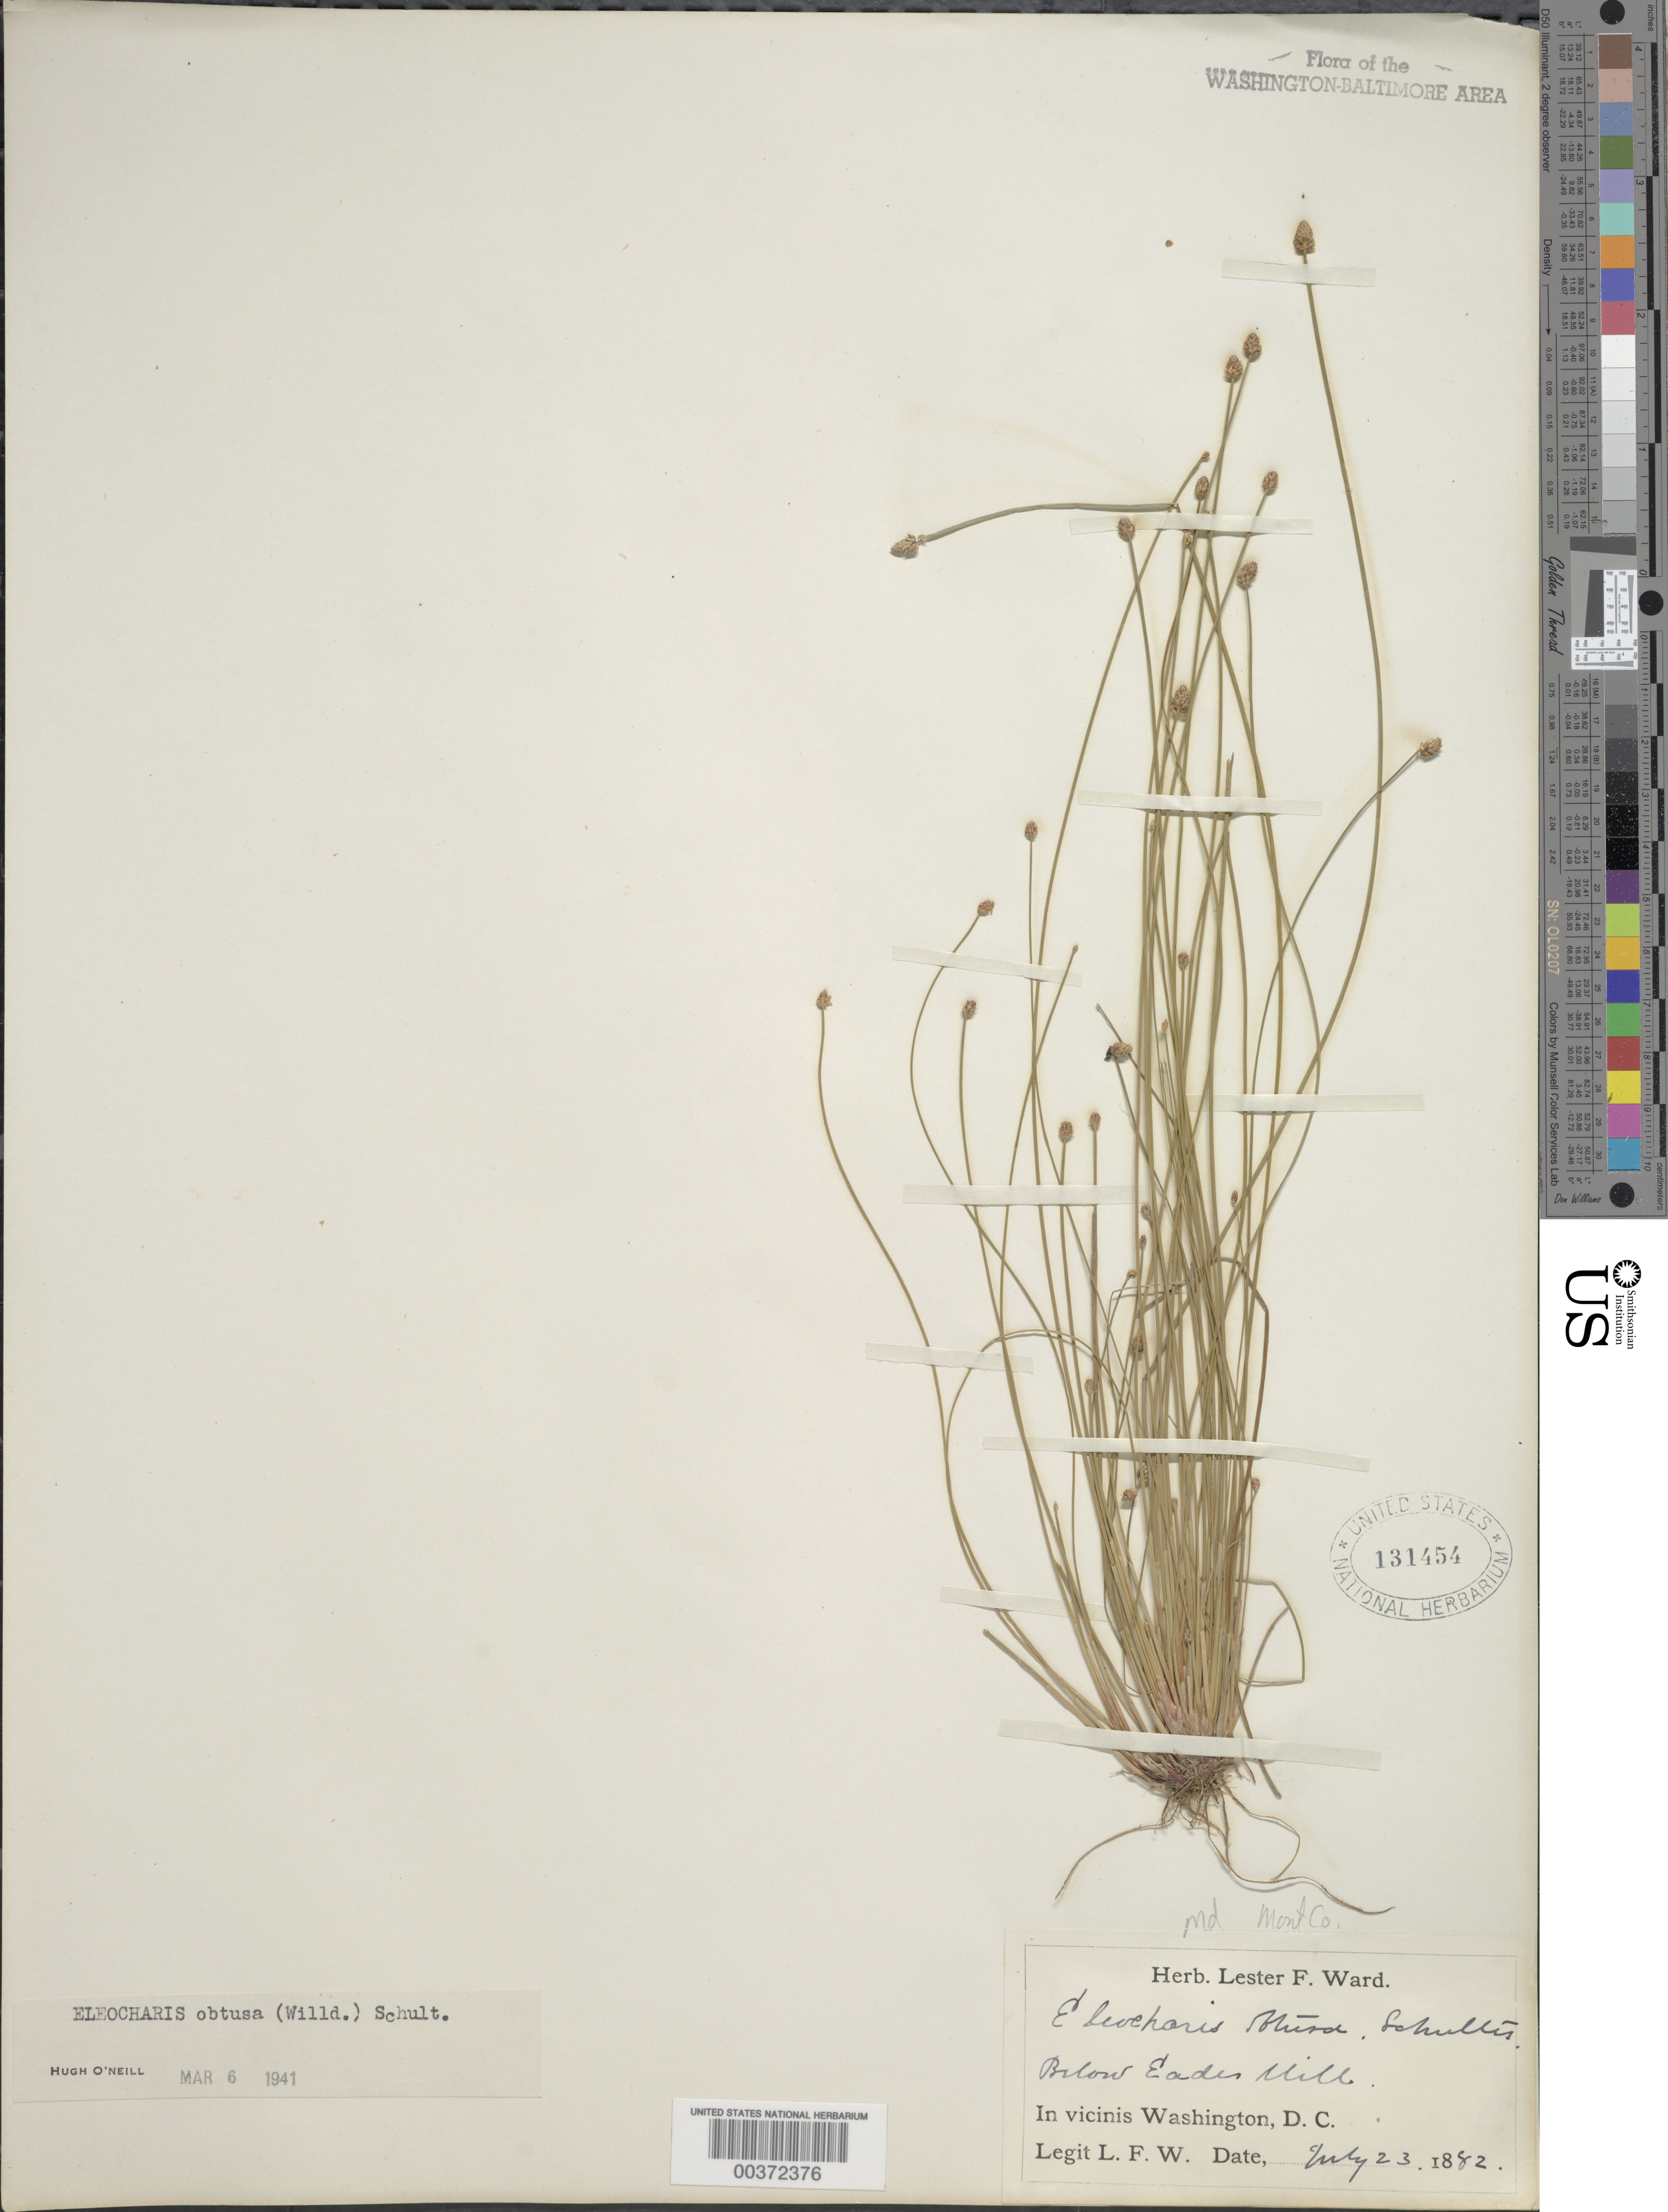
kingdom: Plantae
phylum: Tracheophyta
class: Liliopsida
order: Poales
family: Cyperaceae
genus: Eleocharis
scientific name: Eleocharis obtusa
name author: (Willd.) Schult.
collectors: L. F. Ward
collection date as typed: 23 Jul 1882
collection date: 1882-07-23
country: United States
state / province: Maryland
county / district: Montgomery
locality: Below Eads Mill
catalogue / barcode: US 131454